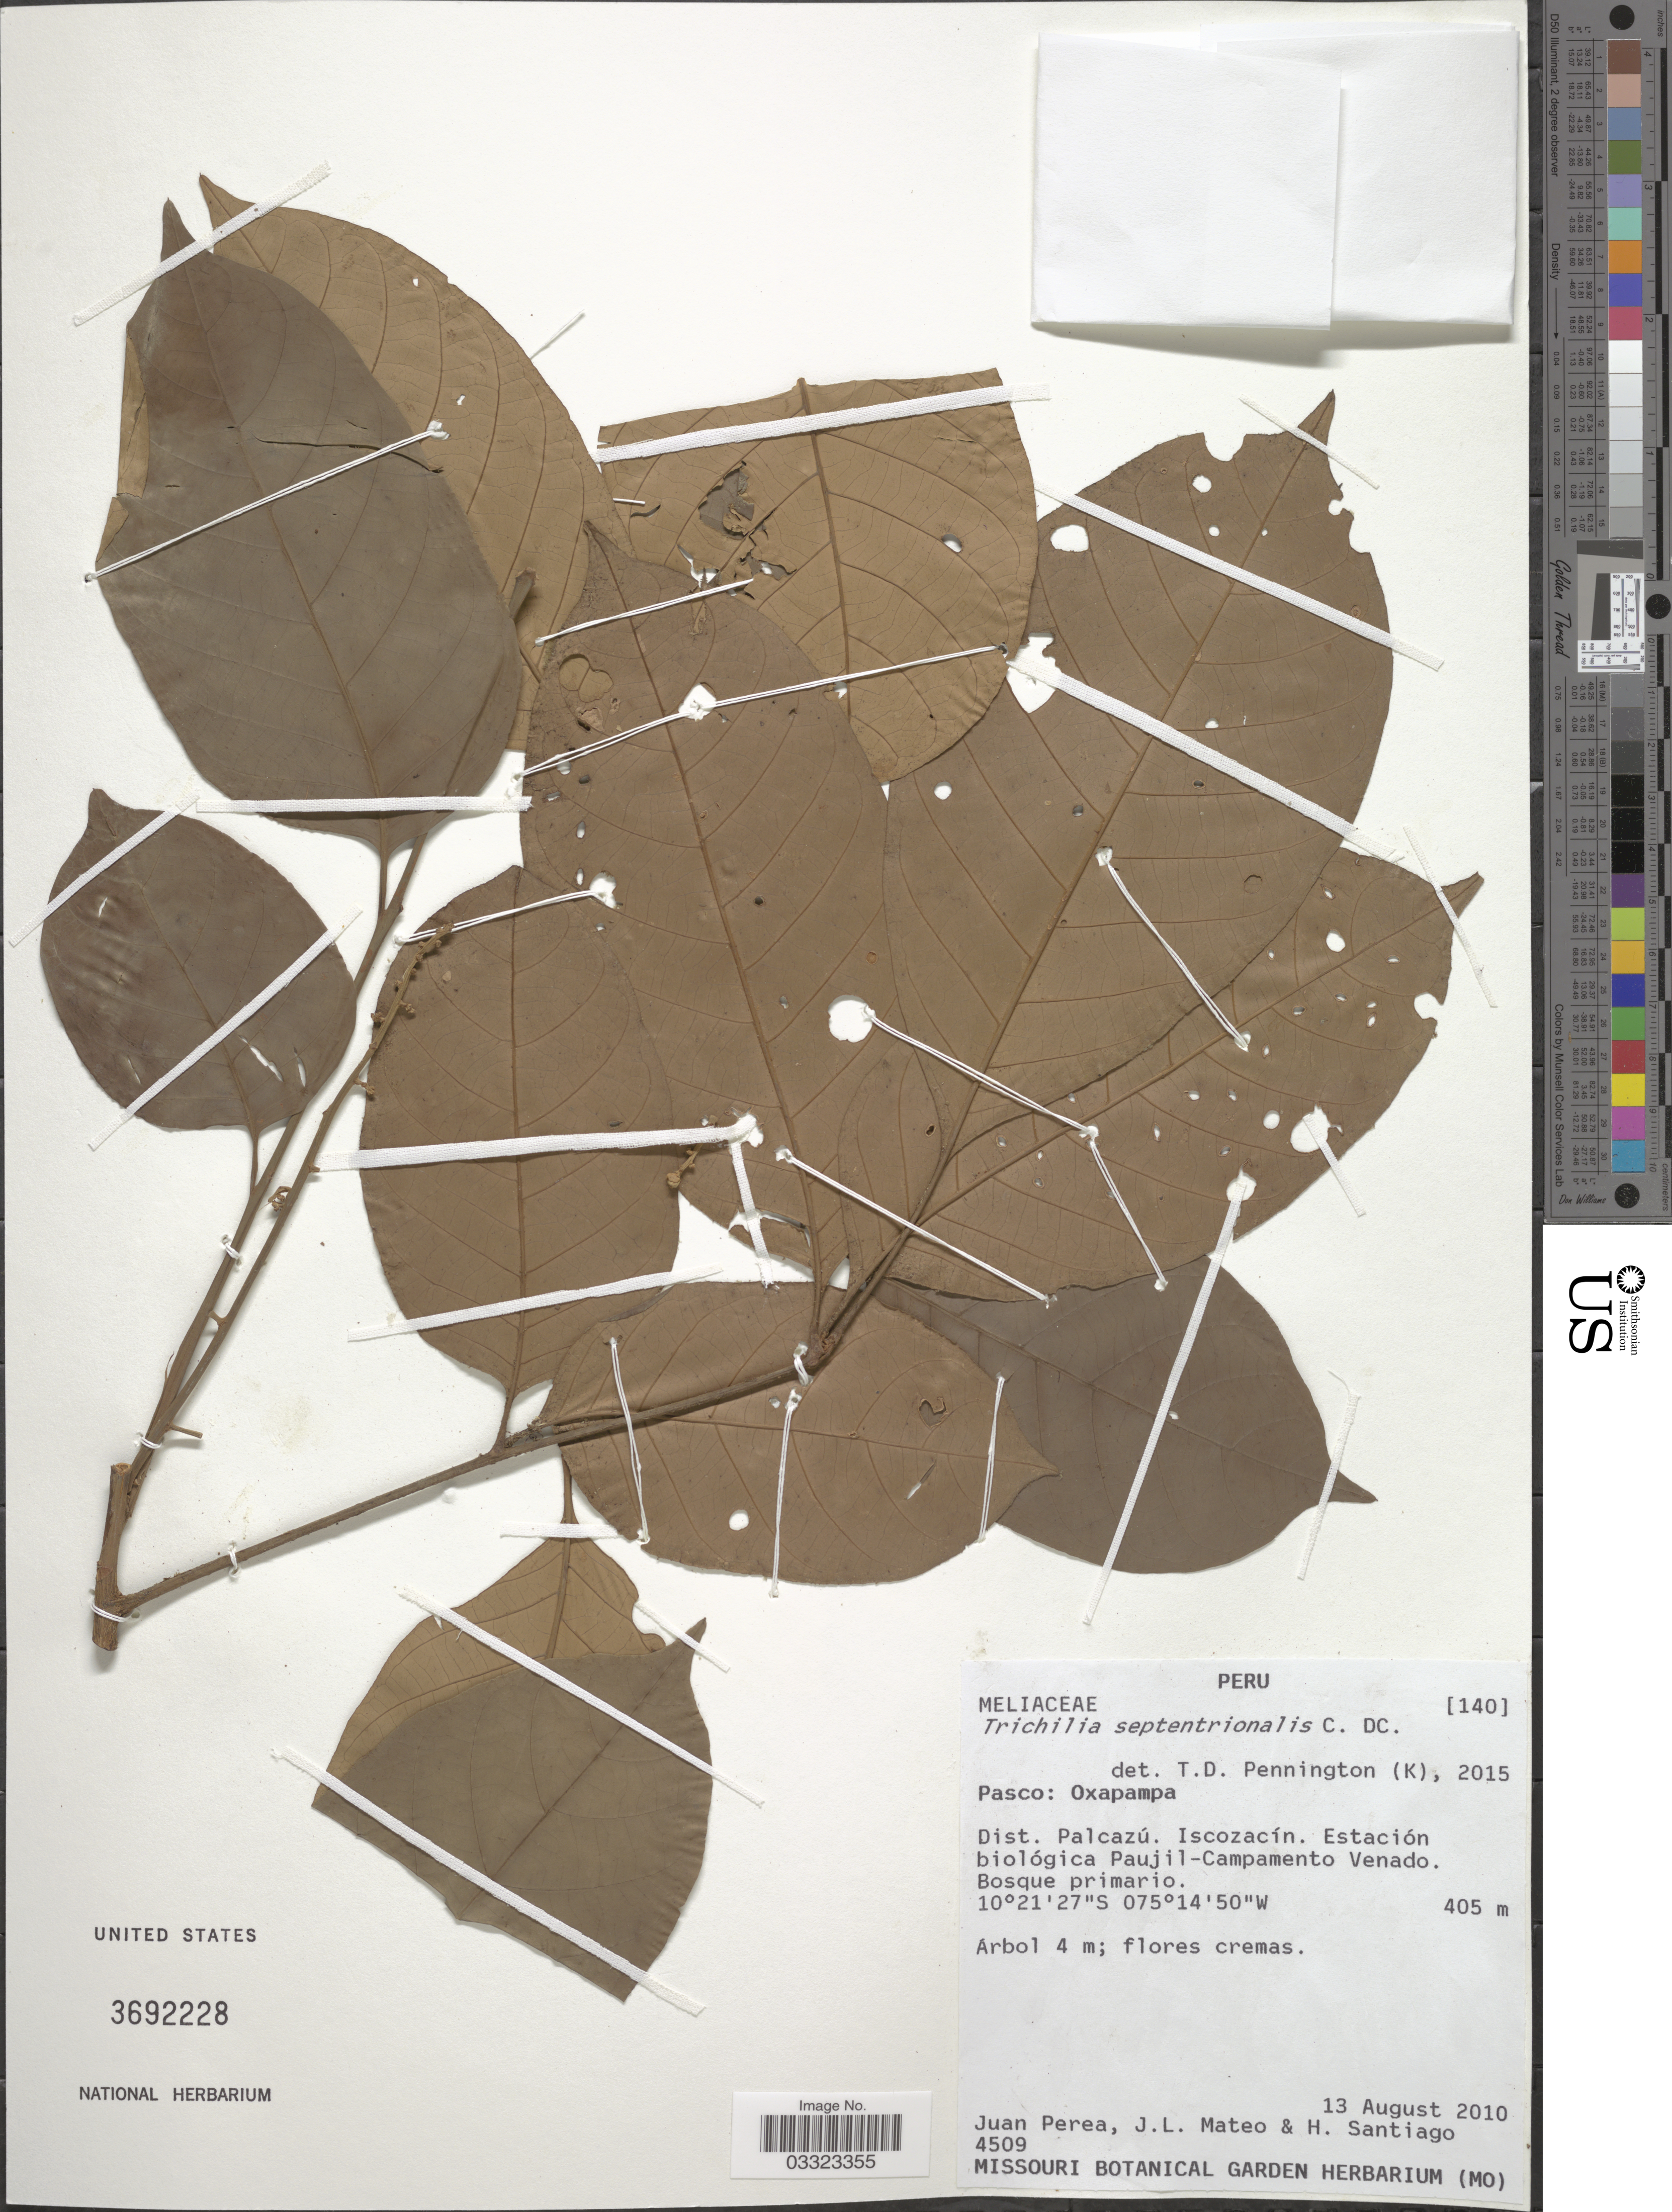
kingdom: Plantae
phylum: Tracheophyta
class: Magnoliopsida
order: Sapindales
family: Meliaceae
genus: Trichilia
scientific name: Trichilia septentrionalis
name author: C. DC.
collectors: J. Perea, J. Mateo & H. Santiago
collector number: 4509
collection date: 2010-08-13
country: Peru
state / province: Pasco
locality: Oxapampa, Dist. Palcazú. Iscozacín. Estación biológica Paujil-Campamento Venado.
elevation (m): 405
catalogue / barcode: US 3692228